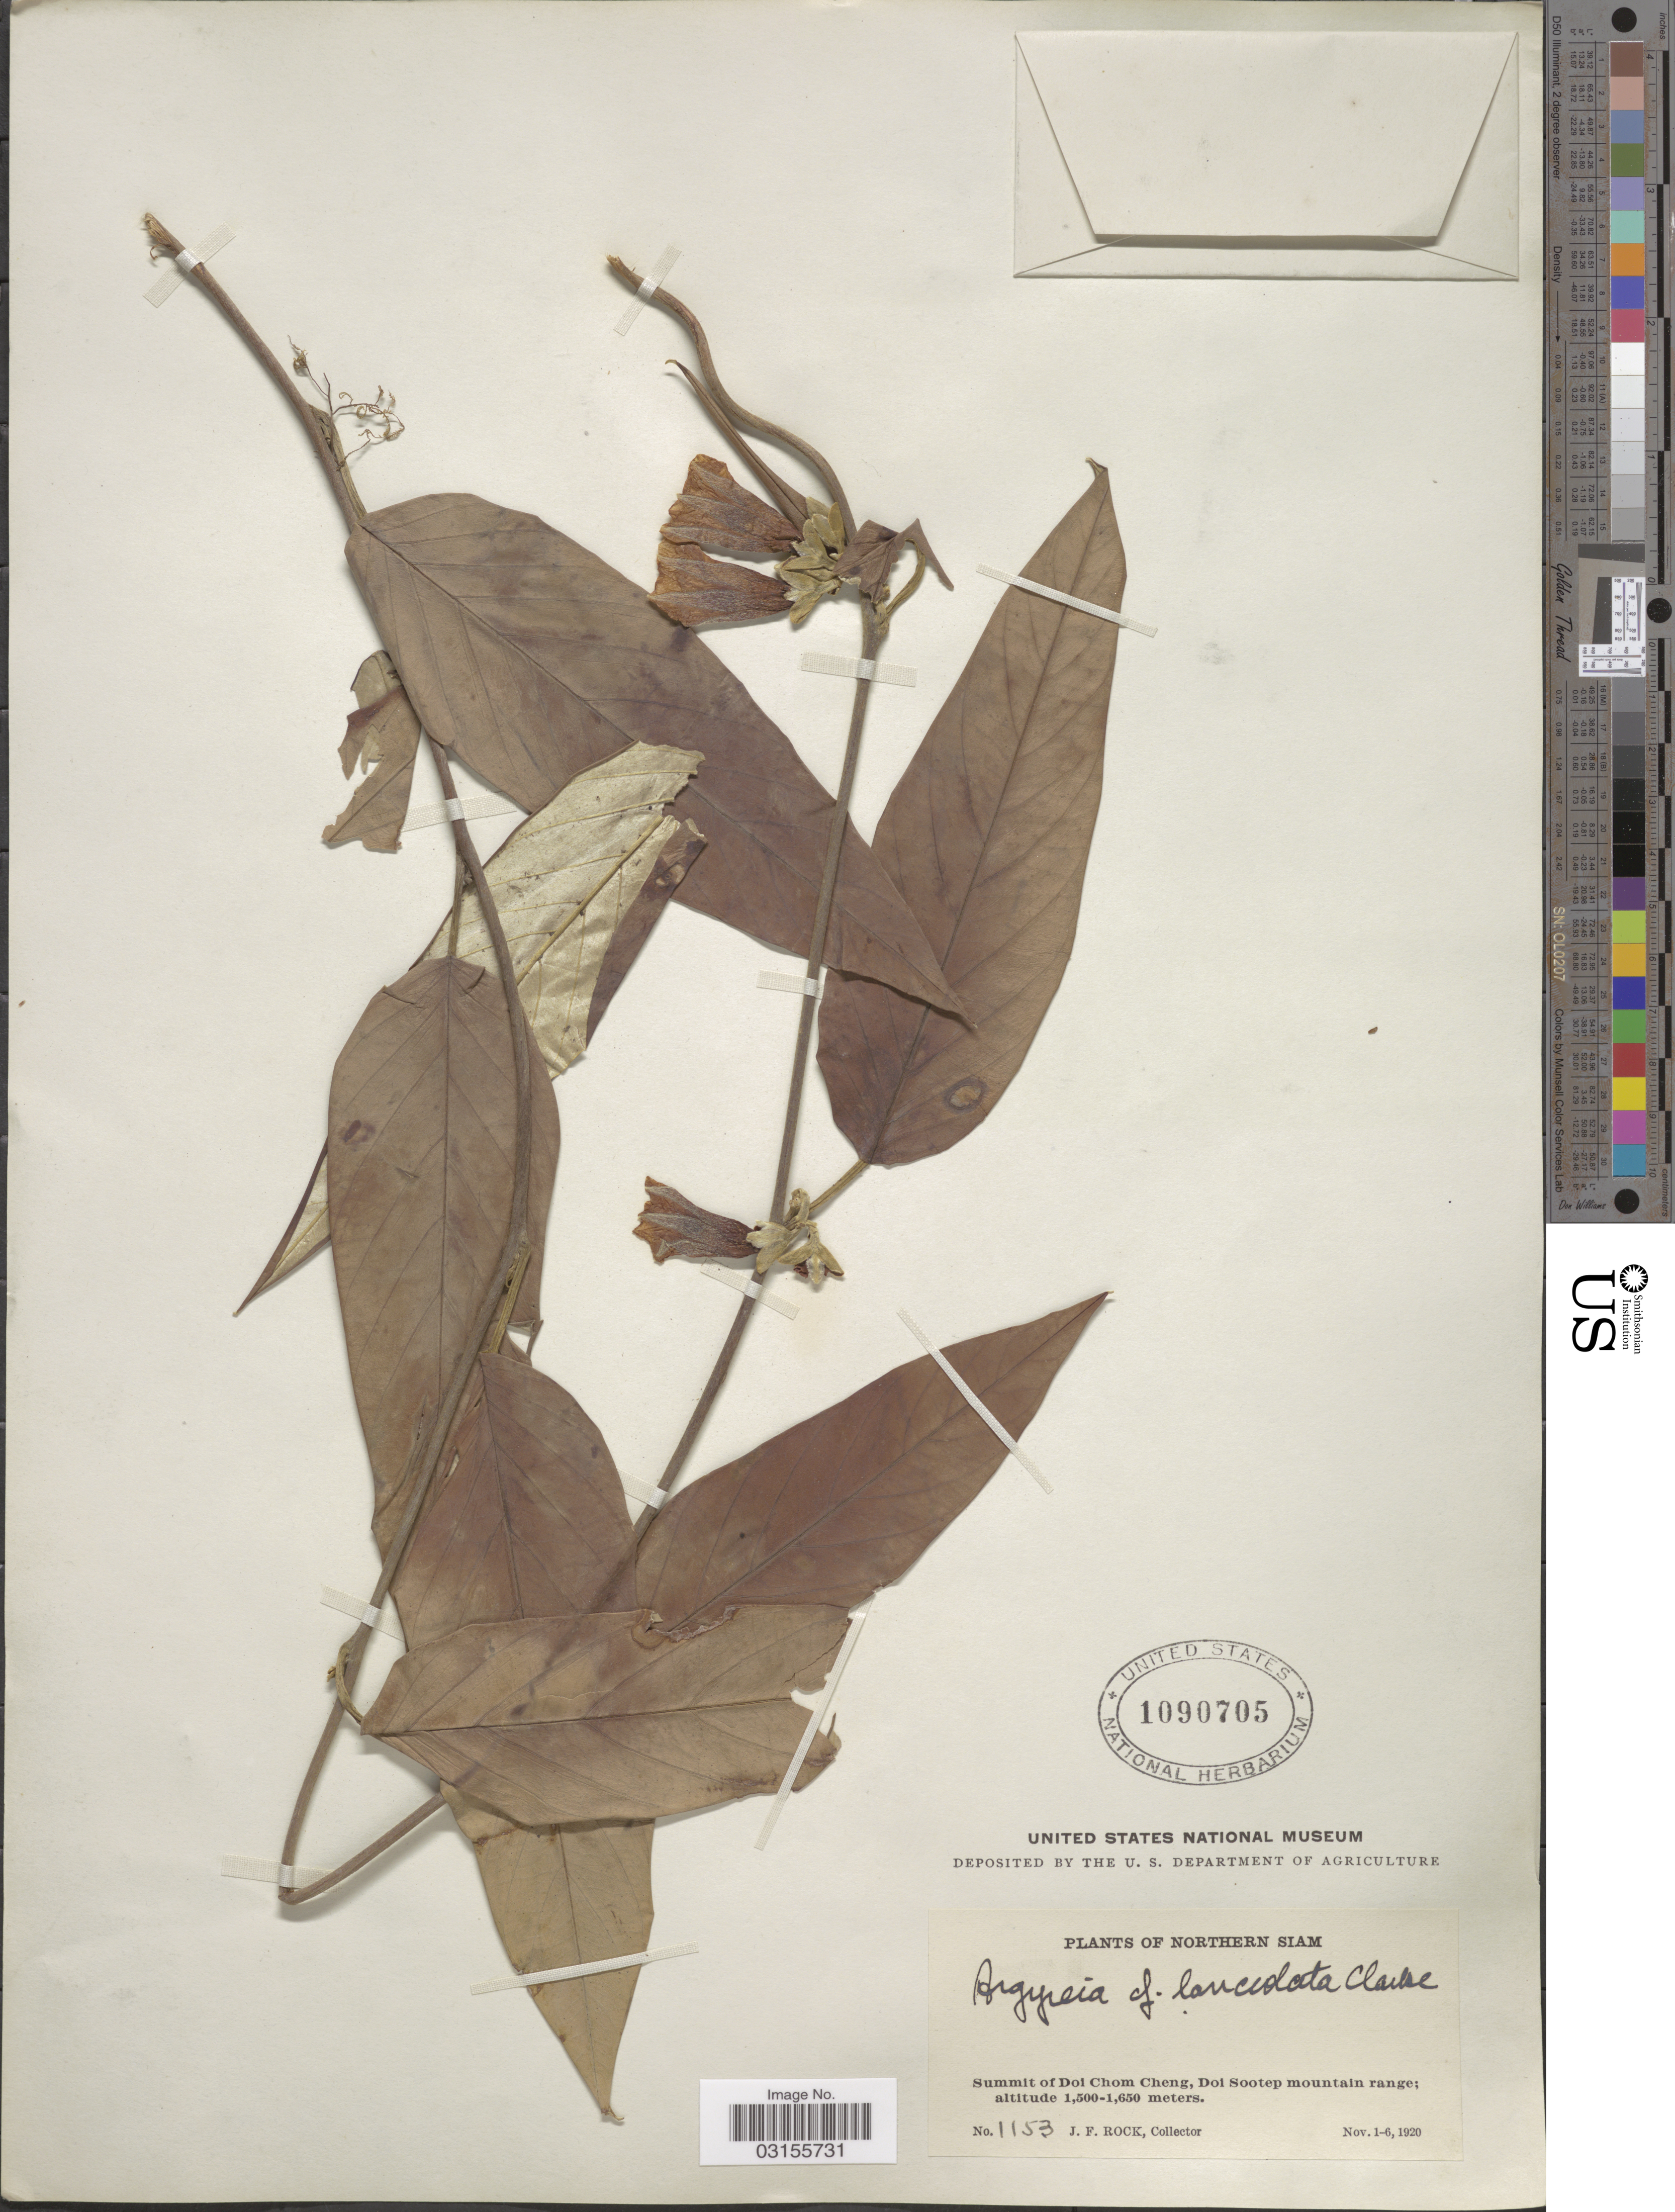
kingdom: Plantae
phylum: Tracheophyta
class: Magnoliopsida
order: Solanales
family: Convolvulaceae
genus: Argyreia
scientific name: Argyreia lanceolata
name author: Choisy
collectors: J. Rock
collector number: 1153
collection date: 1920-11-01/1920-11-06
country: Thailand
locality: Northern Siam. Summit of Doi Chom Cheng, Doi Sootep mountain range.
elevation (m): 1500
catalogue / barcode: US 1090705